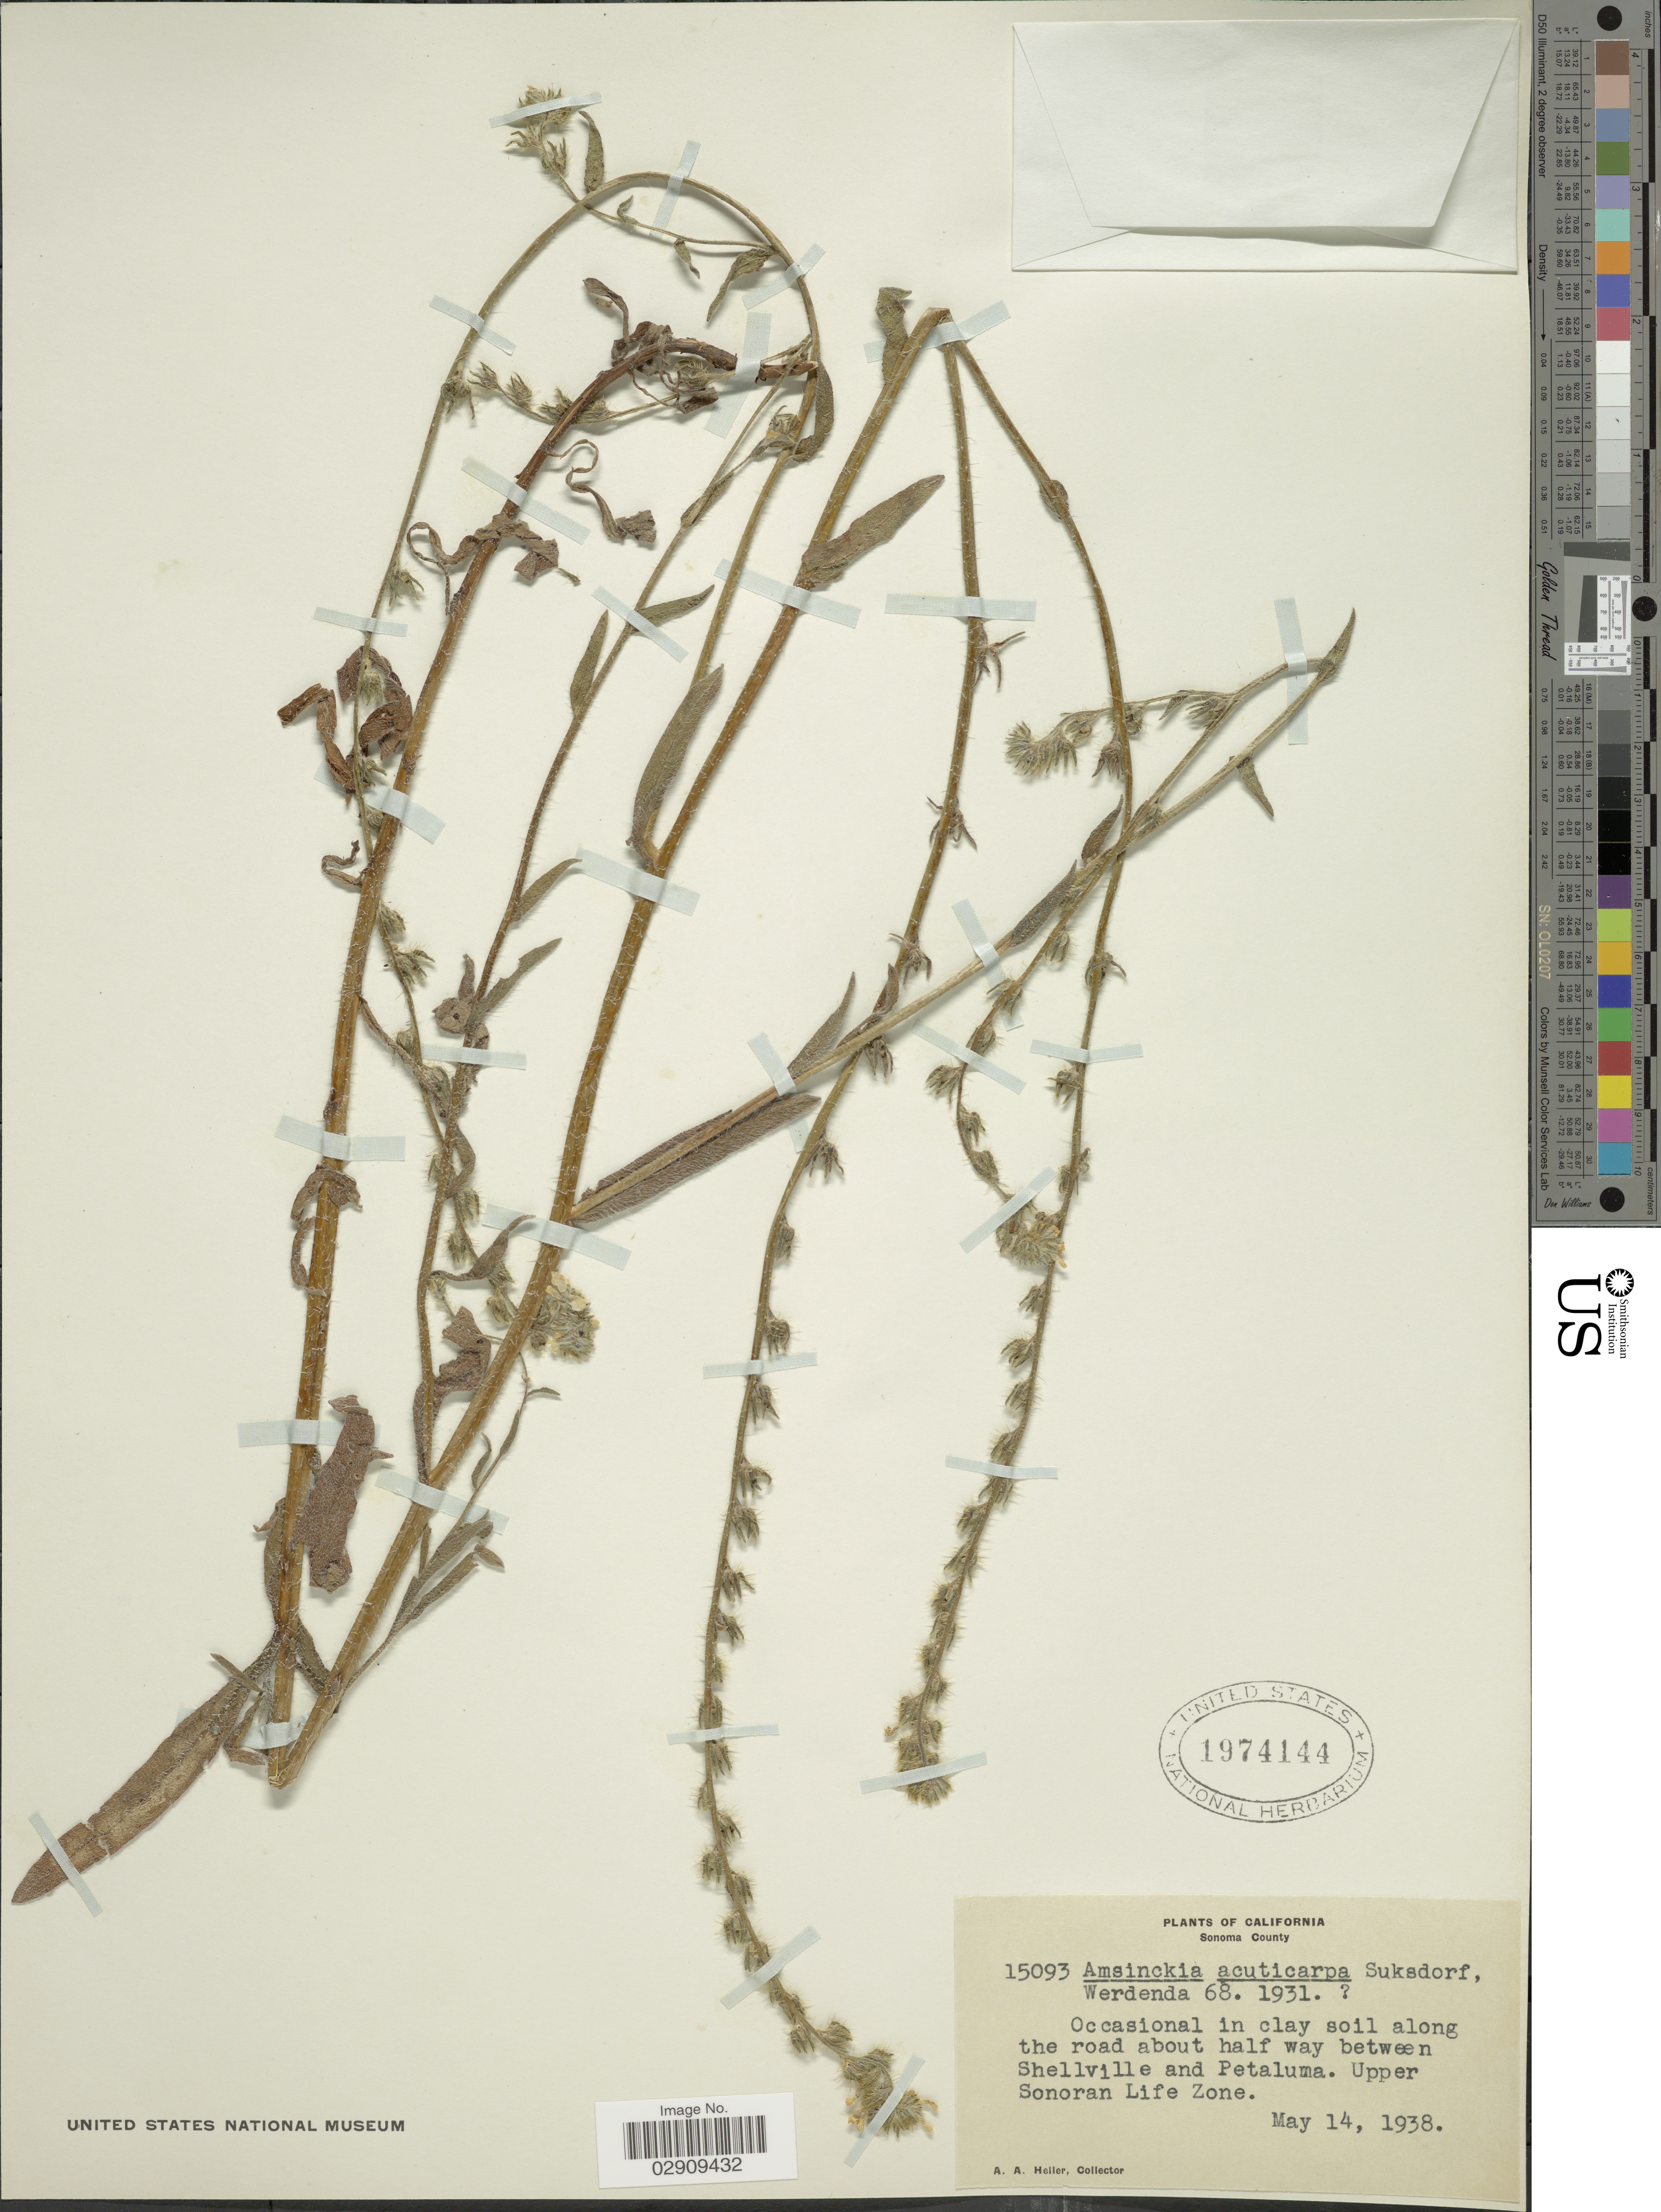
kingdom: Plantae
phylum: Tracheophyta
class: Magnoliopsida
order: Boraginales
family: Boraginaceae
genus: Amsinckia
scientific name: Amsinckia menziesii var. intermedia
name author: (Fisch. & C.A. Mey.) Ganders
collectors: A. A. Heller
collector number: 15093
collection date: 1938-05-14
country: United States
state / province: California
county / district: Sonoma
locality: Sonoma County. In clay soil along the road about half way between Shellville and Petaluma. Upper Sonoran Life Zone.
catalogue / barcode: US 1974144